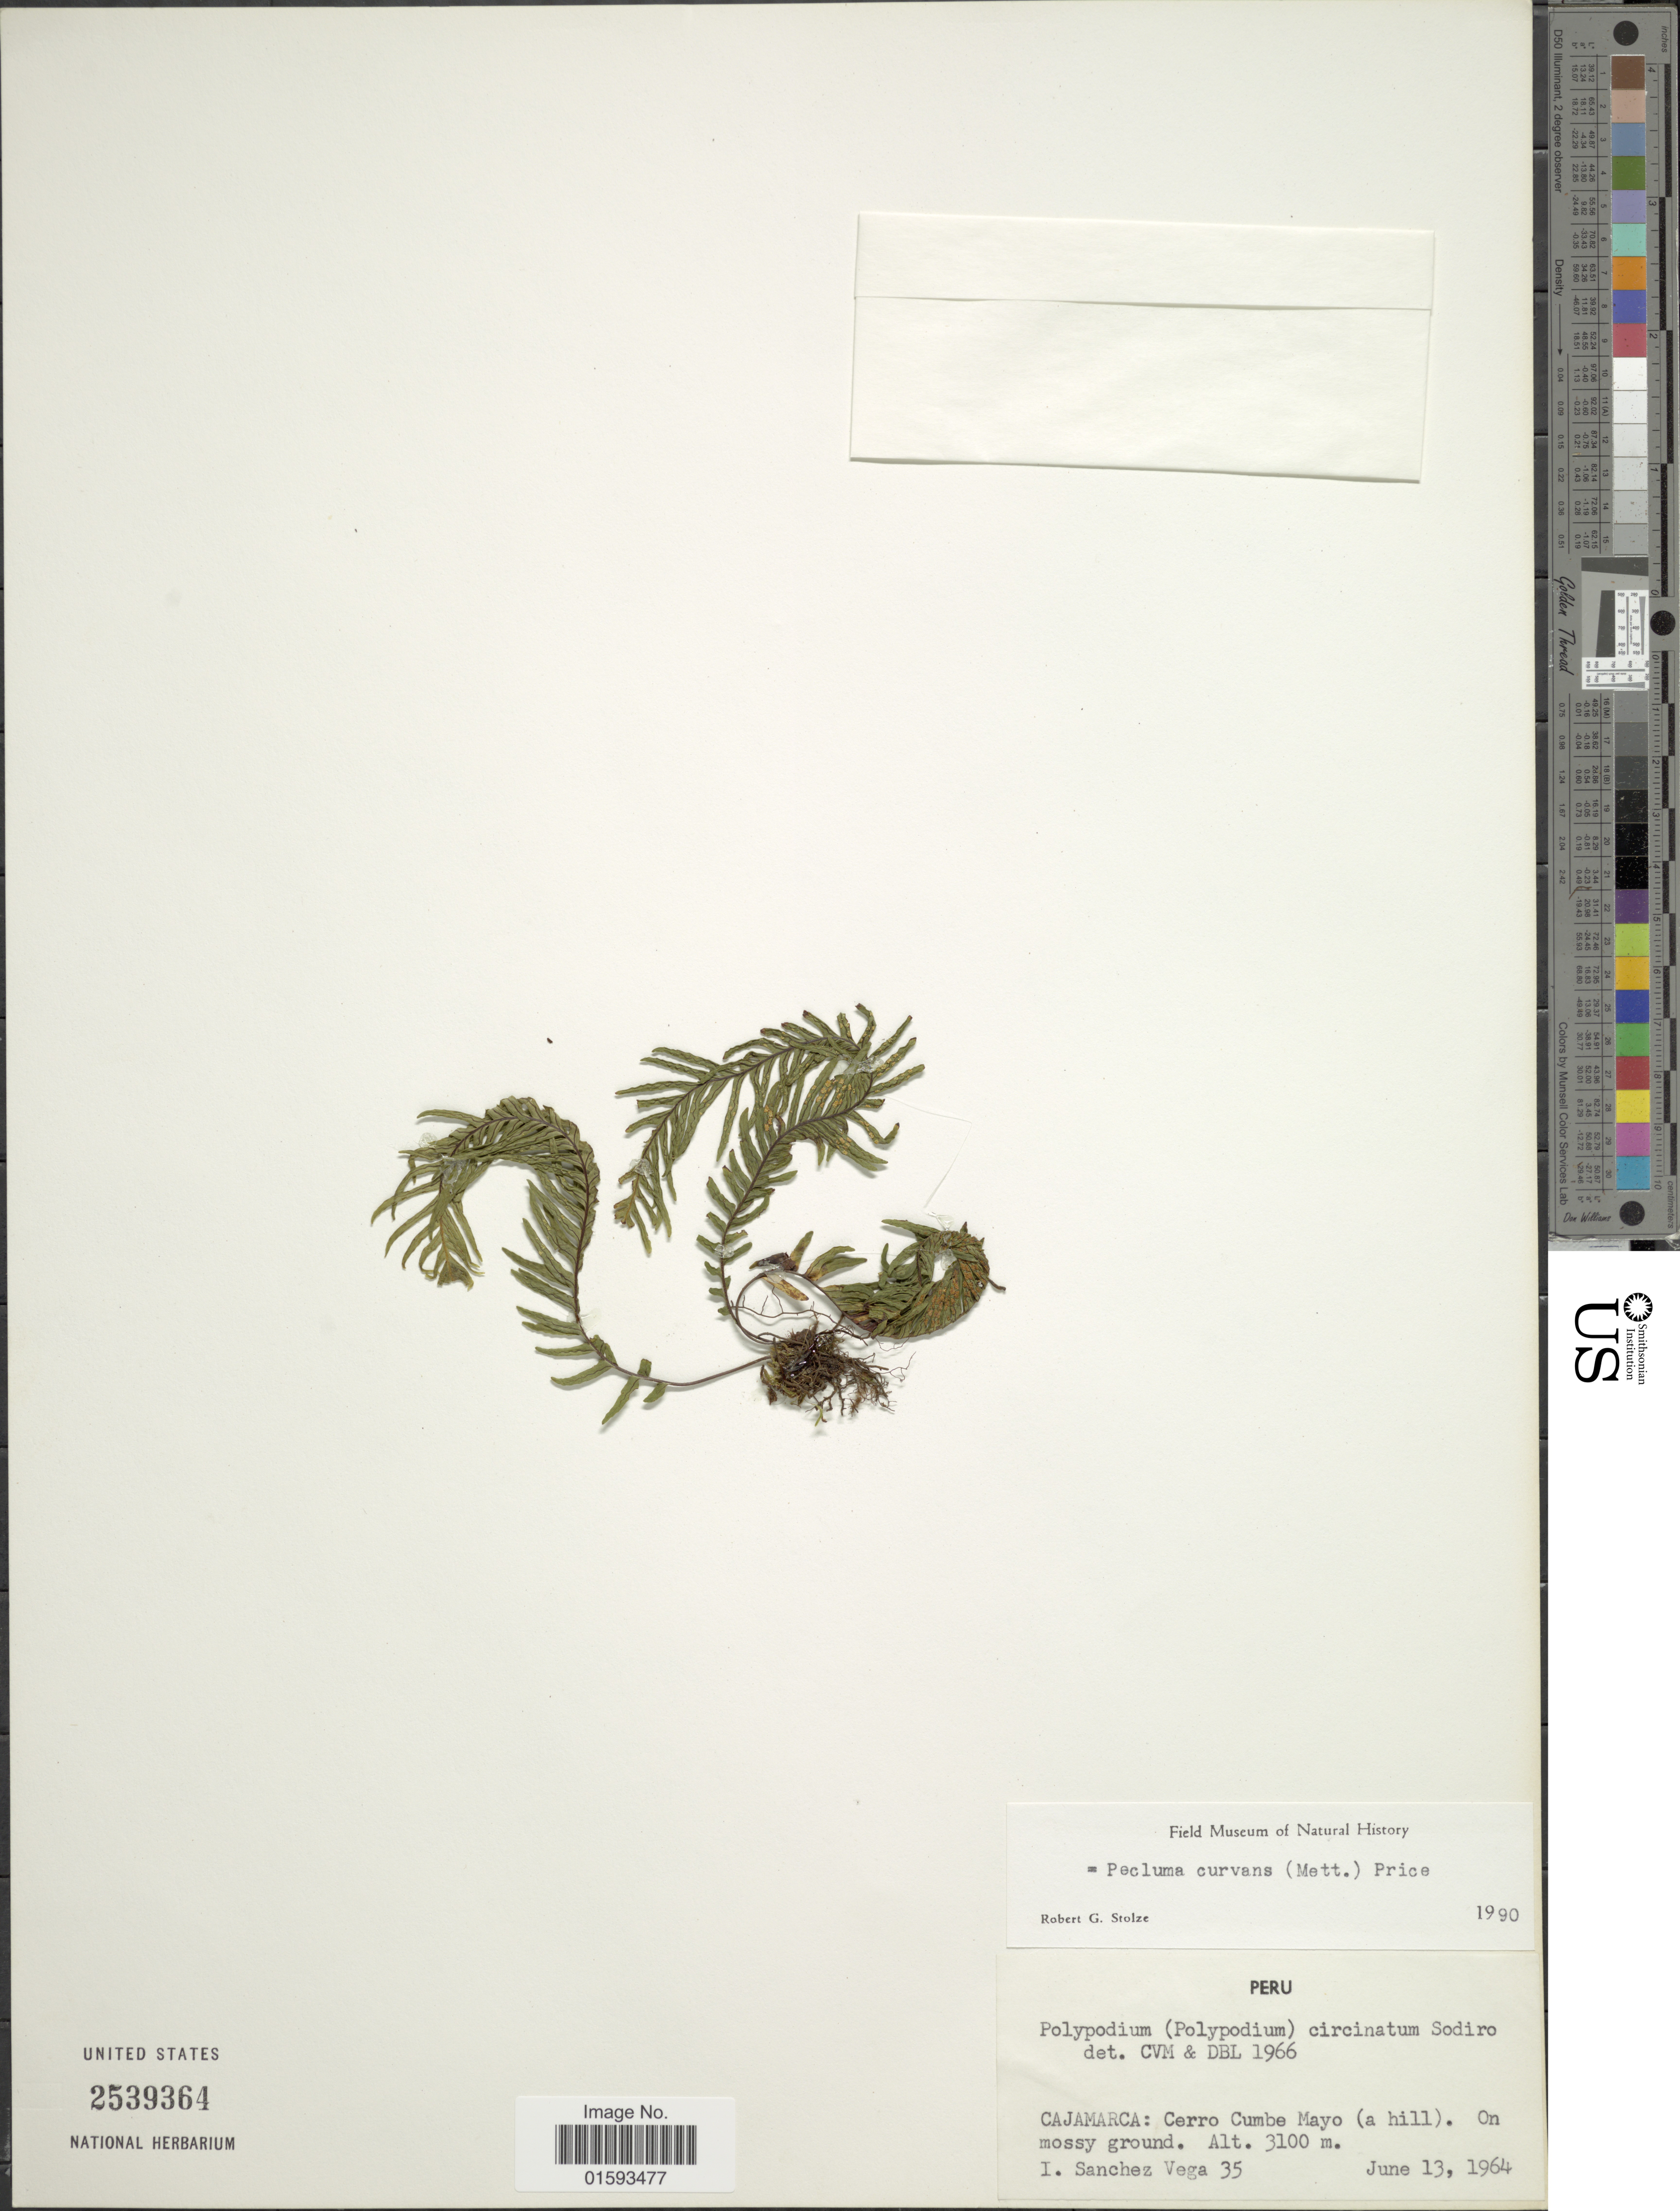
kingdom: Plantae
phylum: Tracheophyta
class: Polypodiopsida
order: Polypodiales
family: Polypodiaceae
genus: Pecluma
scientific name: Pecluma curvans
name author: (Mett.) Price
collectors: I. Sánchez Vega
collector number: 35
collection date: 1964-06-13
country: Peru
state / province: Cajamarca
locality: Cerro Cumbe Mayo (a hill). On mossy ground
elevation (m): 3100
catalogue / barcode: US 2539364